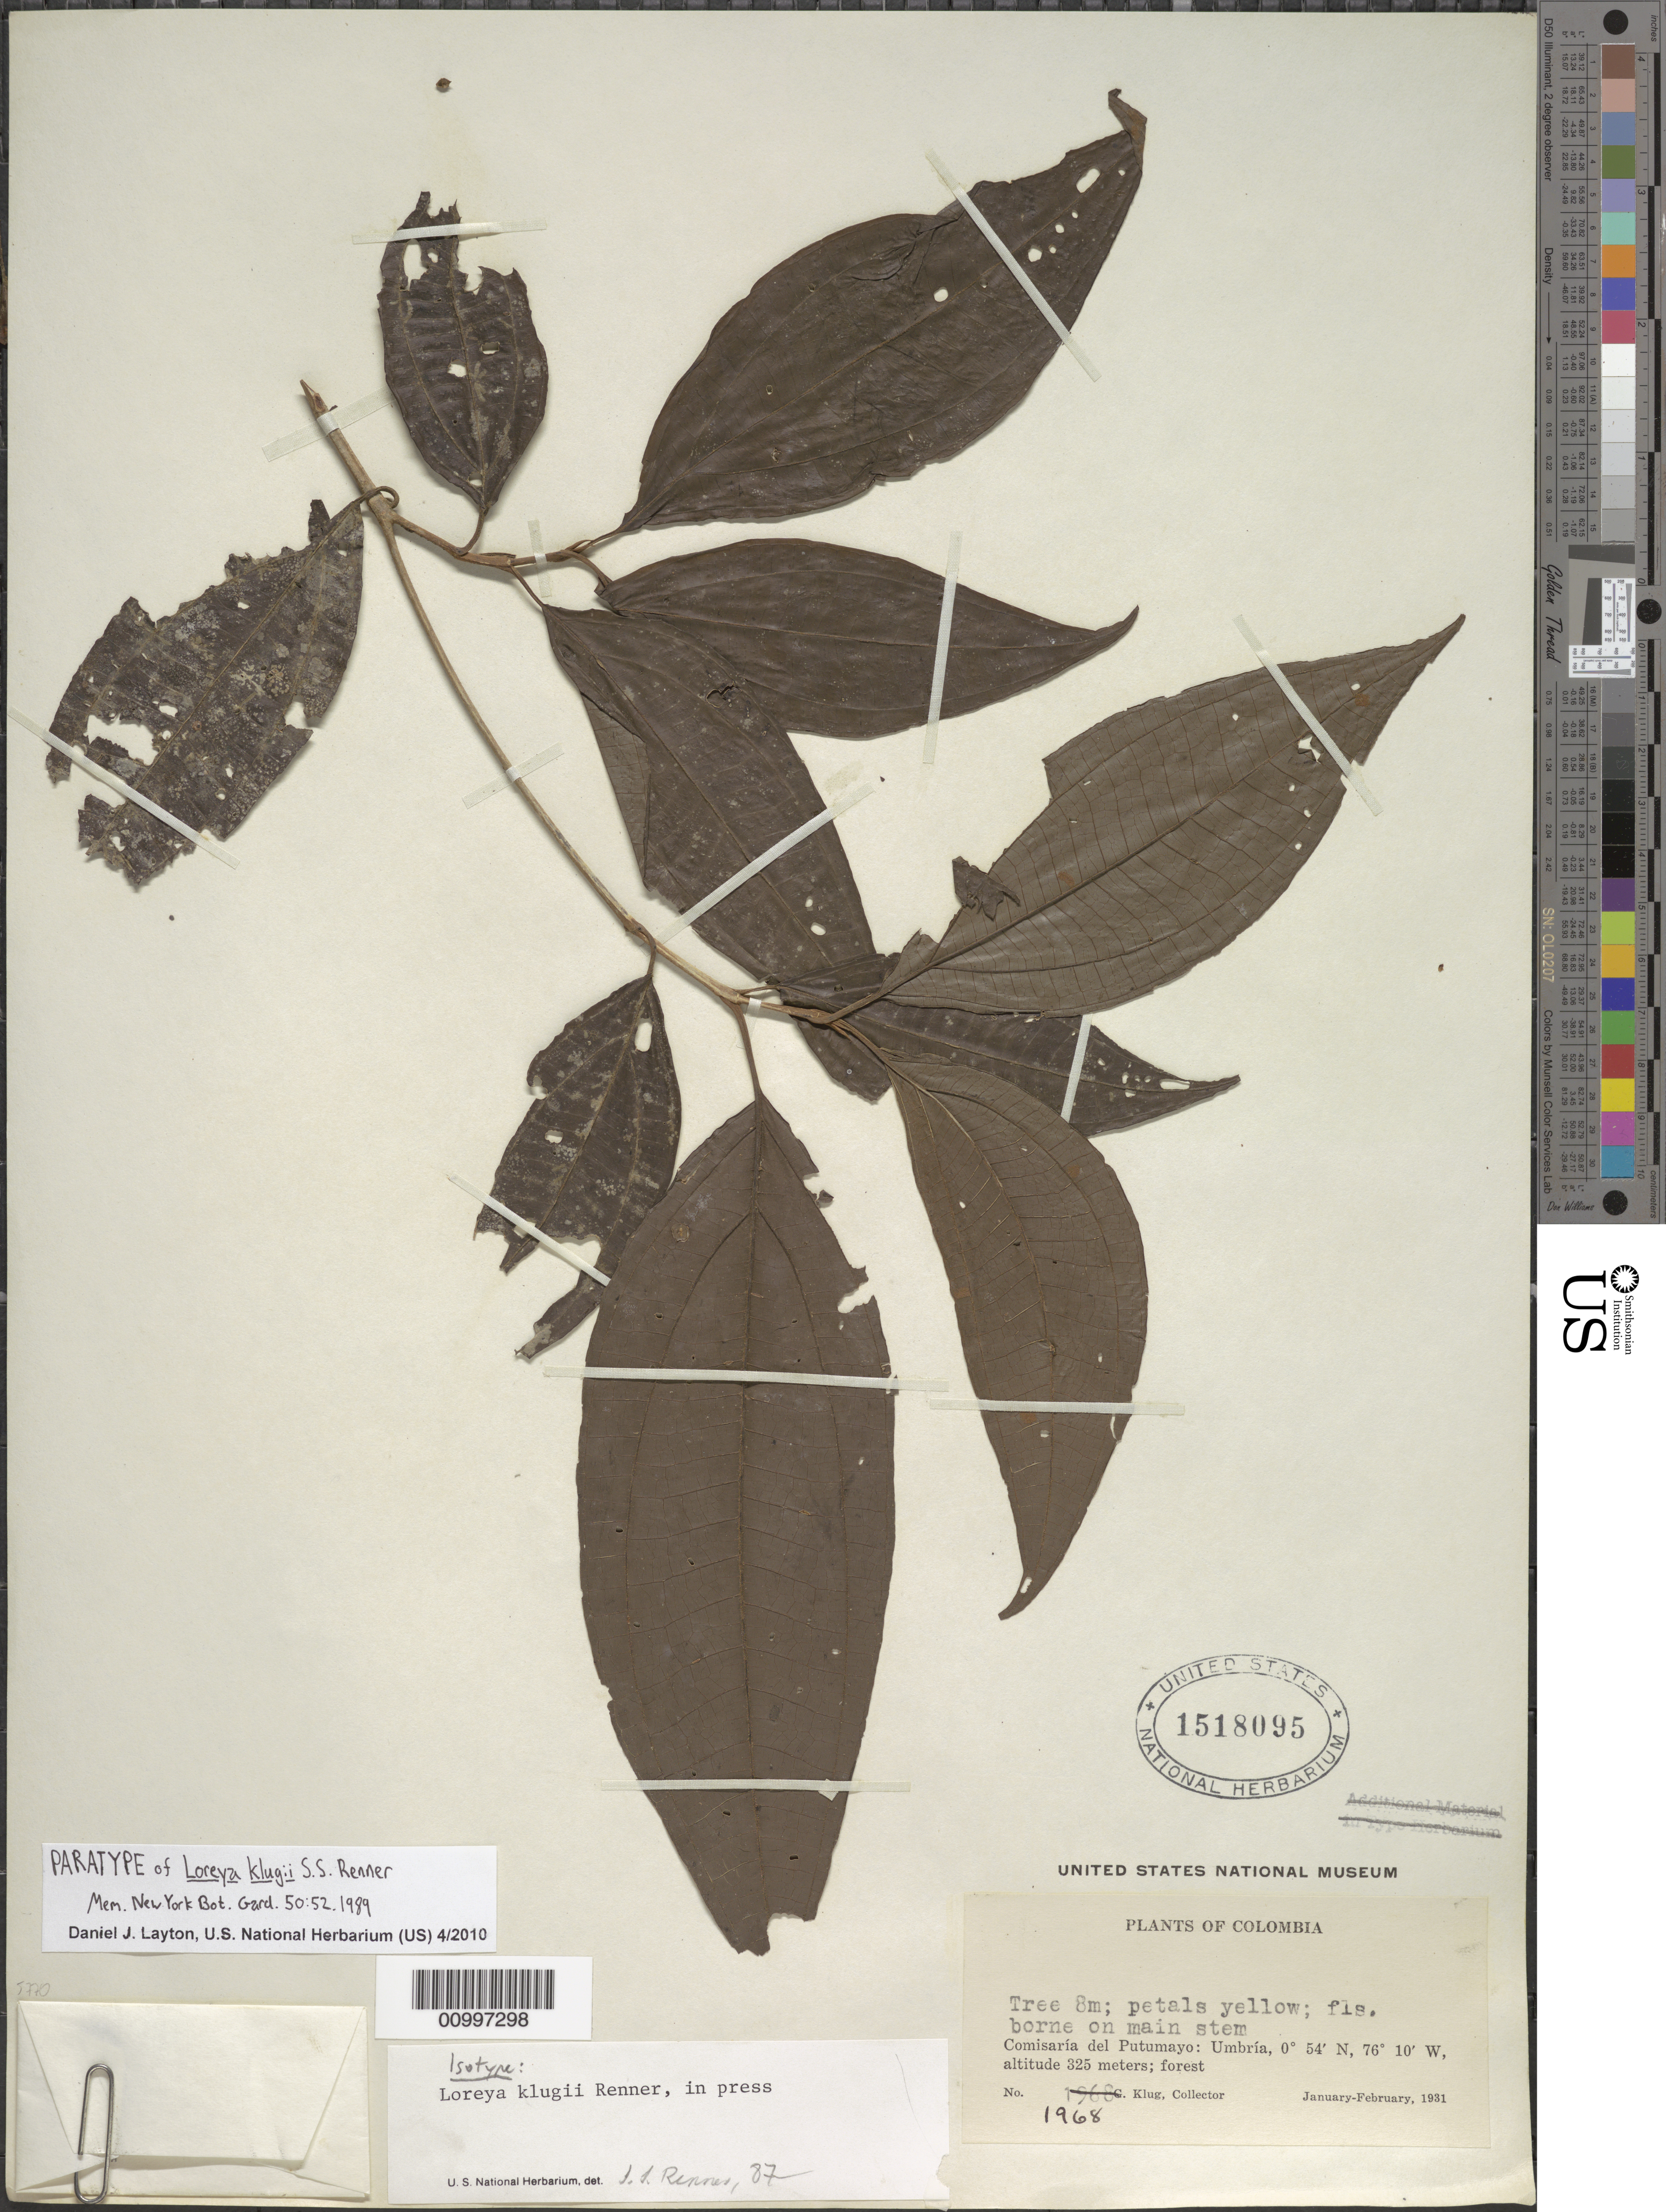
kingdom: Plantae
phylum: Tracheophyta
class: Magnoliopsida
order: Myrtales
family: Melastomataceae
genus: Bellucia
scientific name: Bellucia klugii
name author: (S.S. Renner) Penneys et al.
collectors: G. Klug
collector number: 1968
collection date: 1931-01/1931-02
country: Colombia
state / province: Putumayo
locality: Comisaría del Putumayo: Umbría.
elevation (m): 325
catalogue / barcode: US 1518095